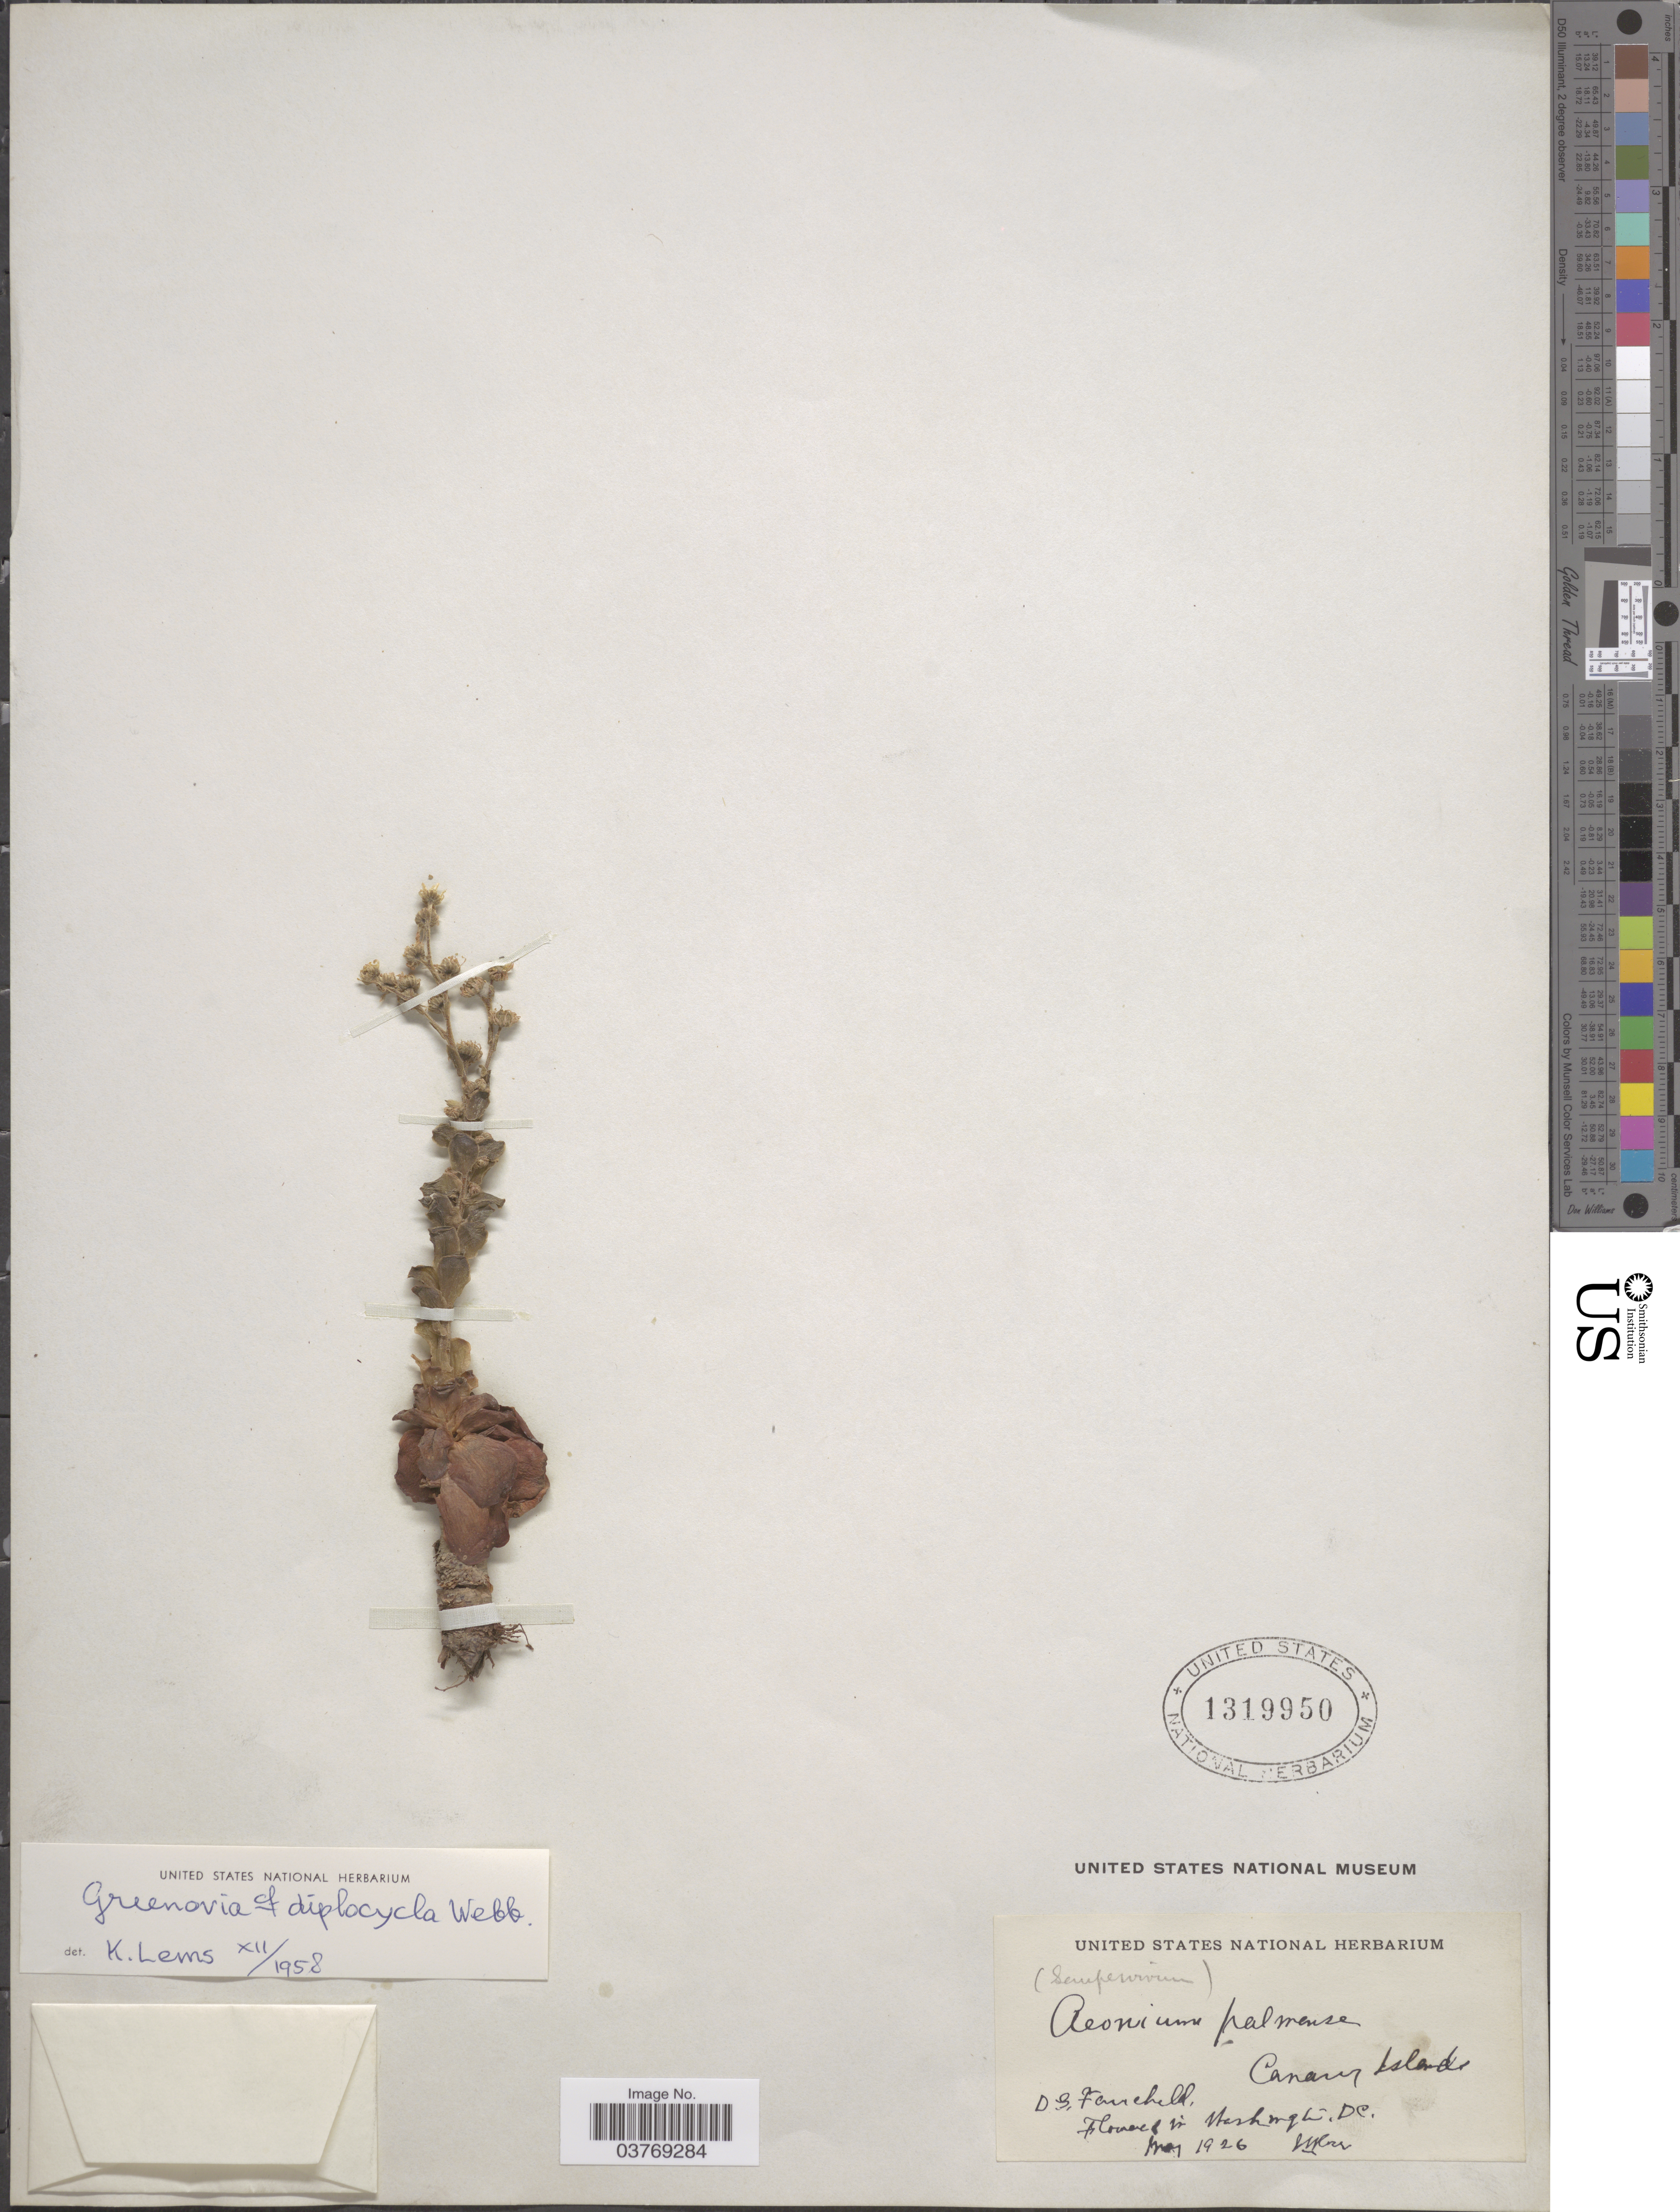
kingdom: Plantae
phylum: Tracheophyta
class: Magnoliopsida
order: Saxifragales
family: Crassulaceae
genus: Aeonium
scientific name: Aeonium diplocyclum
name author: (Webb ex Bolle) T.H.M. Mes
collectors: D. G. Fairchild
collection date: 1926-05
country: Spain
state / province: Canarias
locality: Canary Islands.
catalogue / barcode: US 1319950